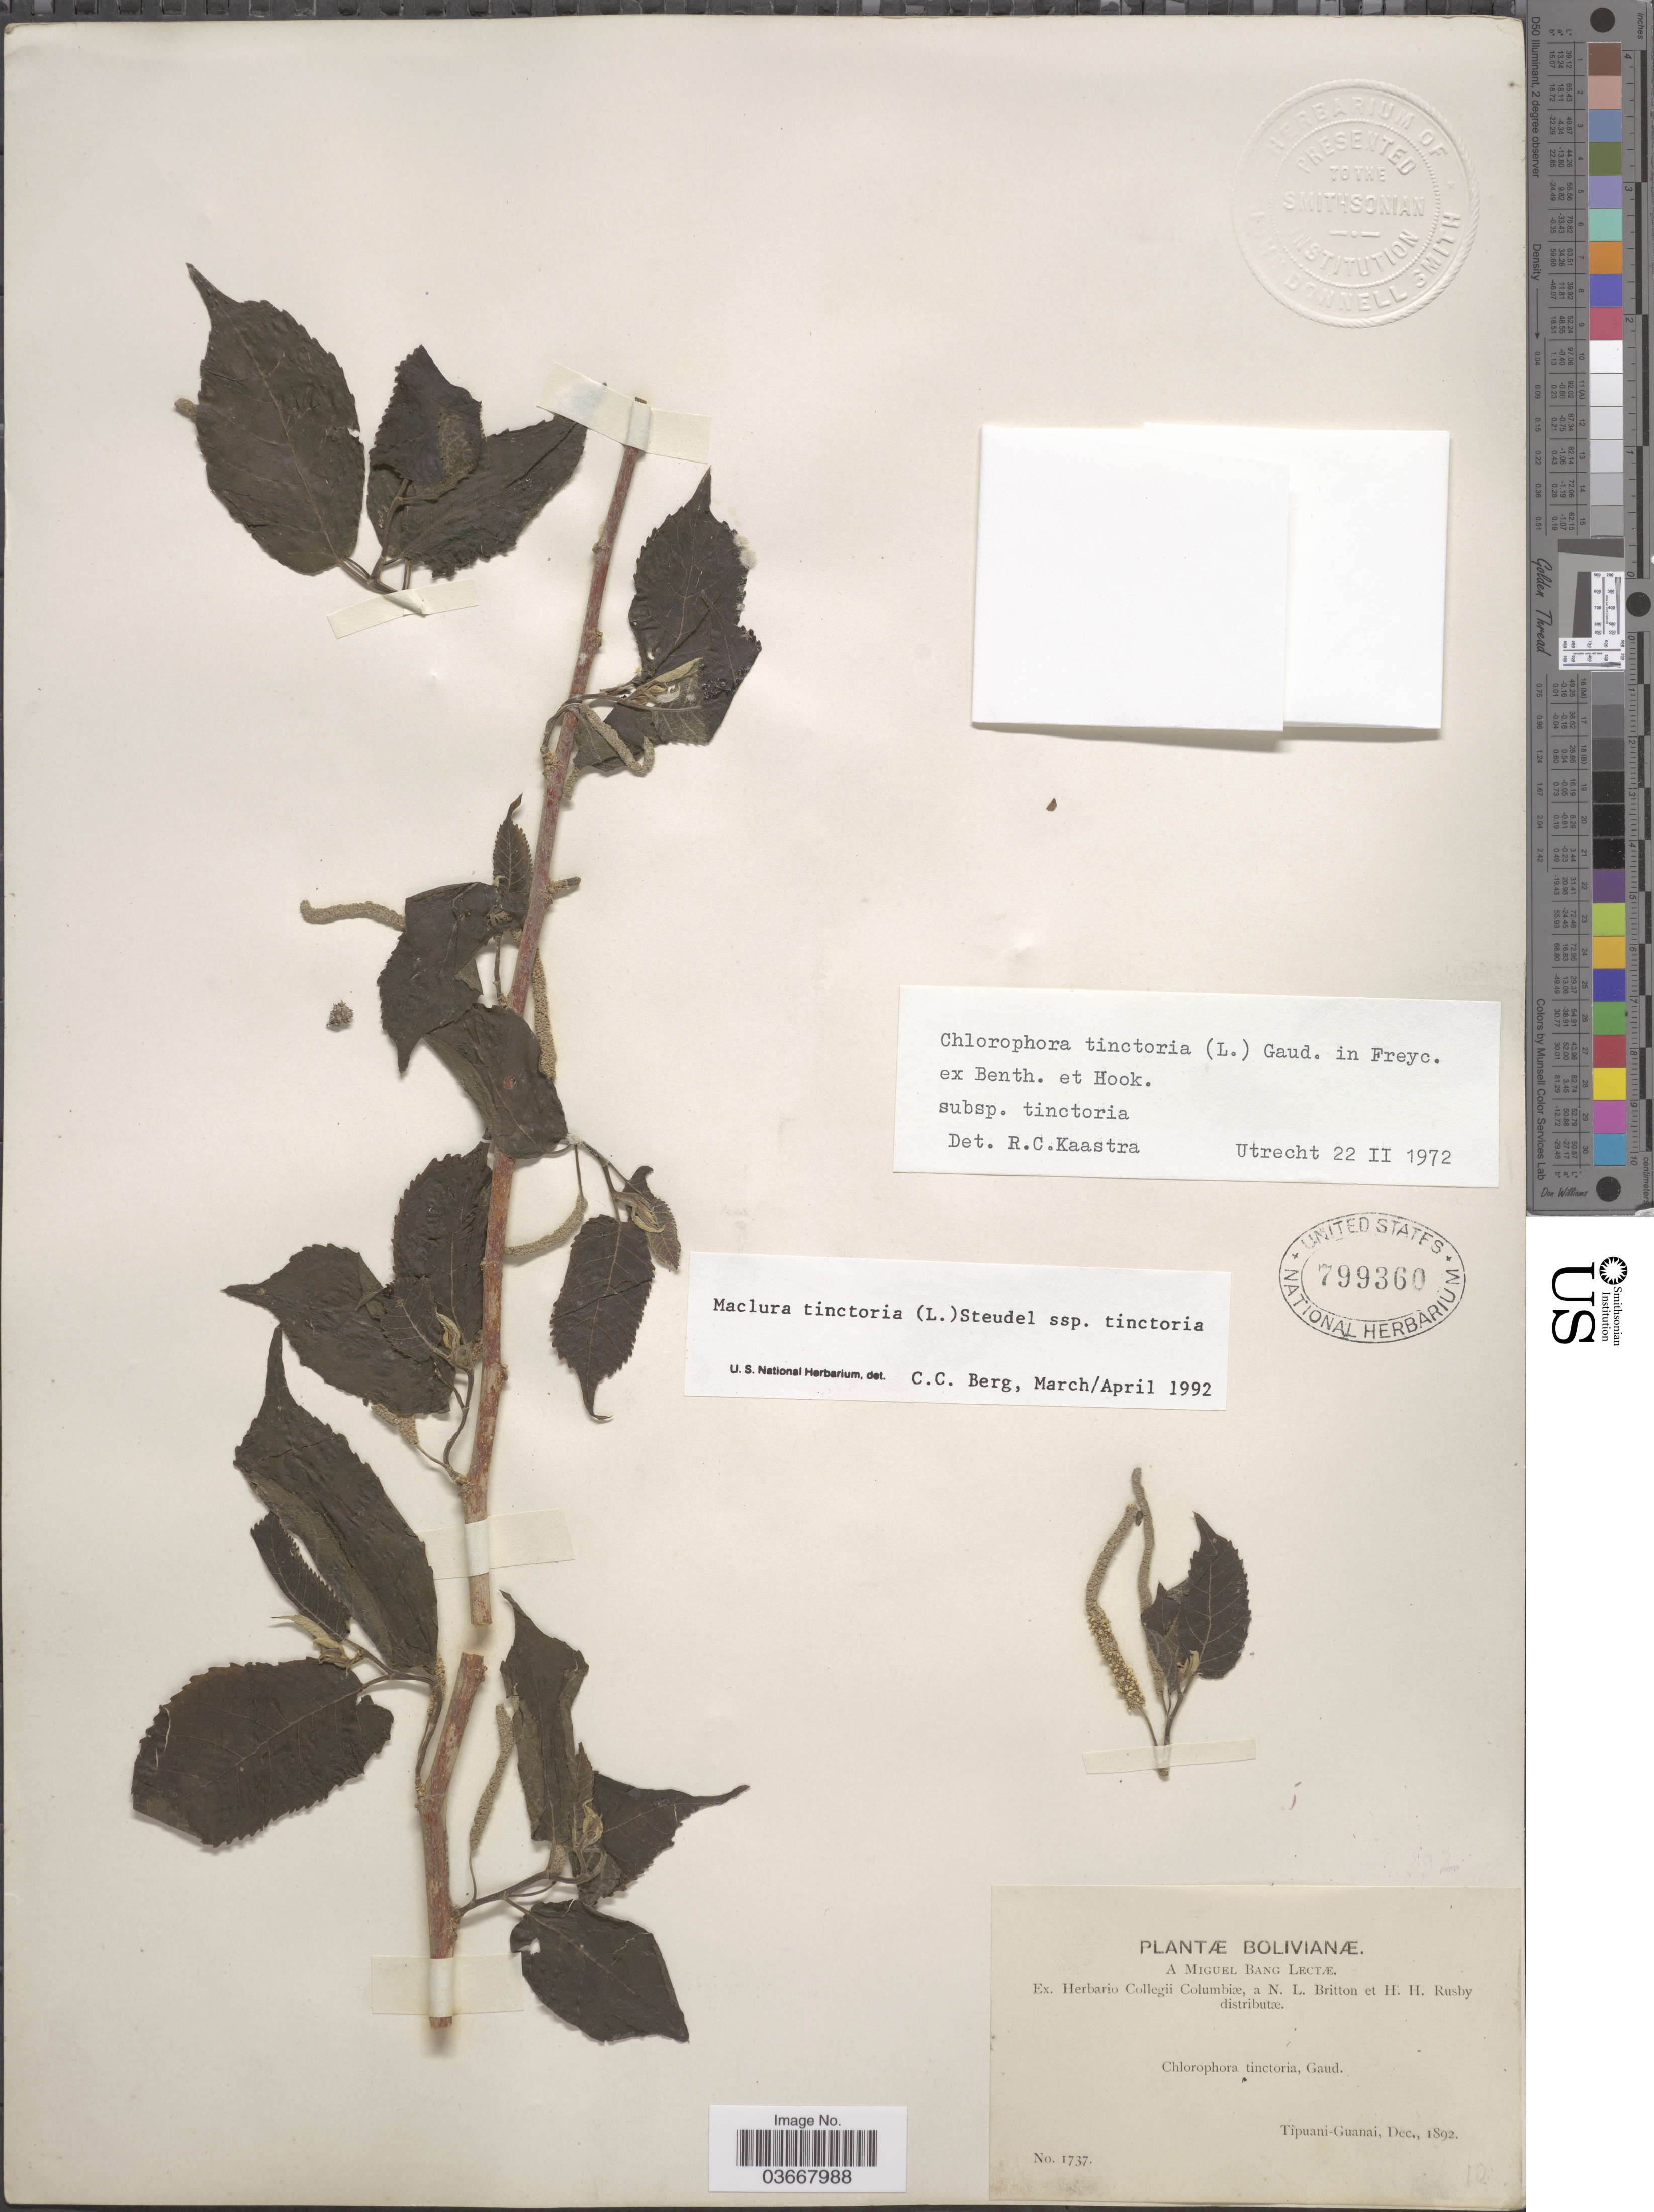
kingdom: Plantae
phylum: Tracheophyta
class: Magnoliopsida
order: Rosales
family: Moraceae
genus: Maclura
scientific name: Maclura tinctoria subsp. tinctoria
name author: (L.) D. Don ex Steud.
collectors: M. Bang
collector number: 1737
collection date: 1892-12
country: Bolivia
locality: Tipuani-Guanai.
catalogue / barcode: US 799360